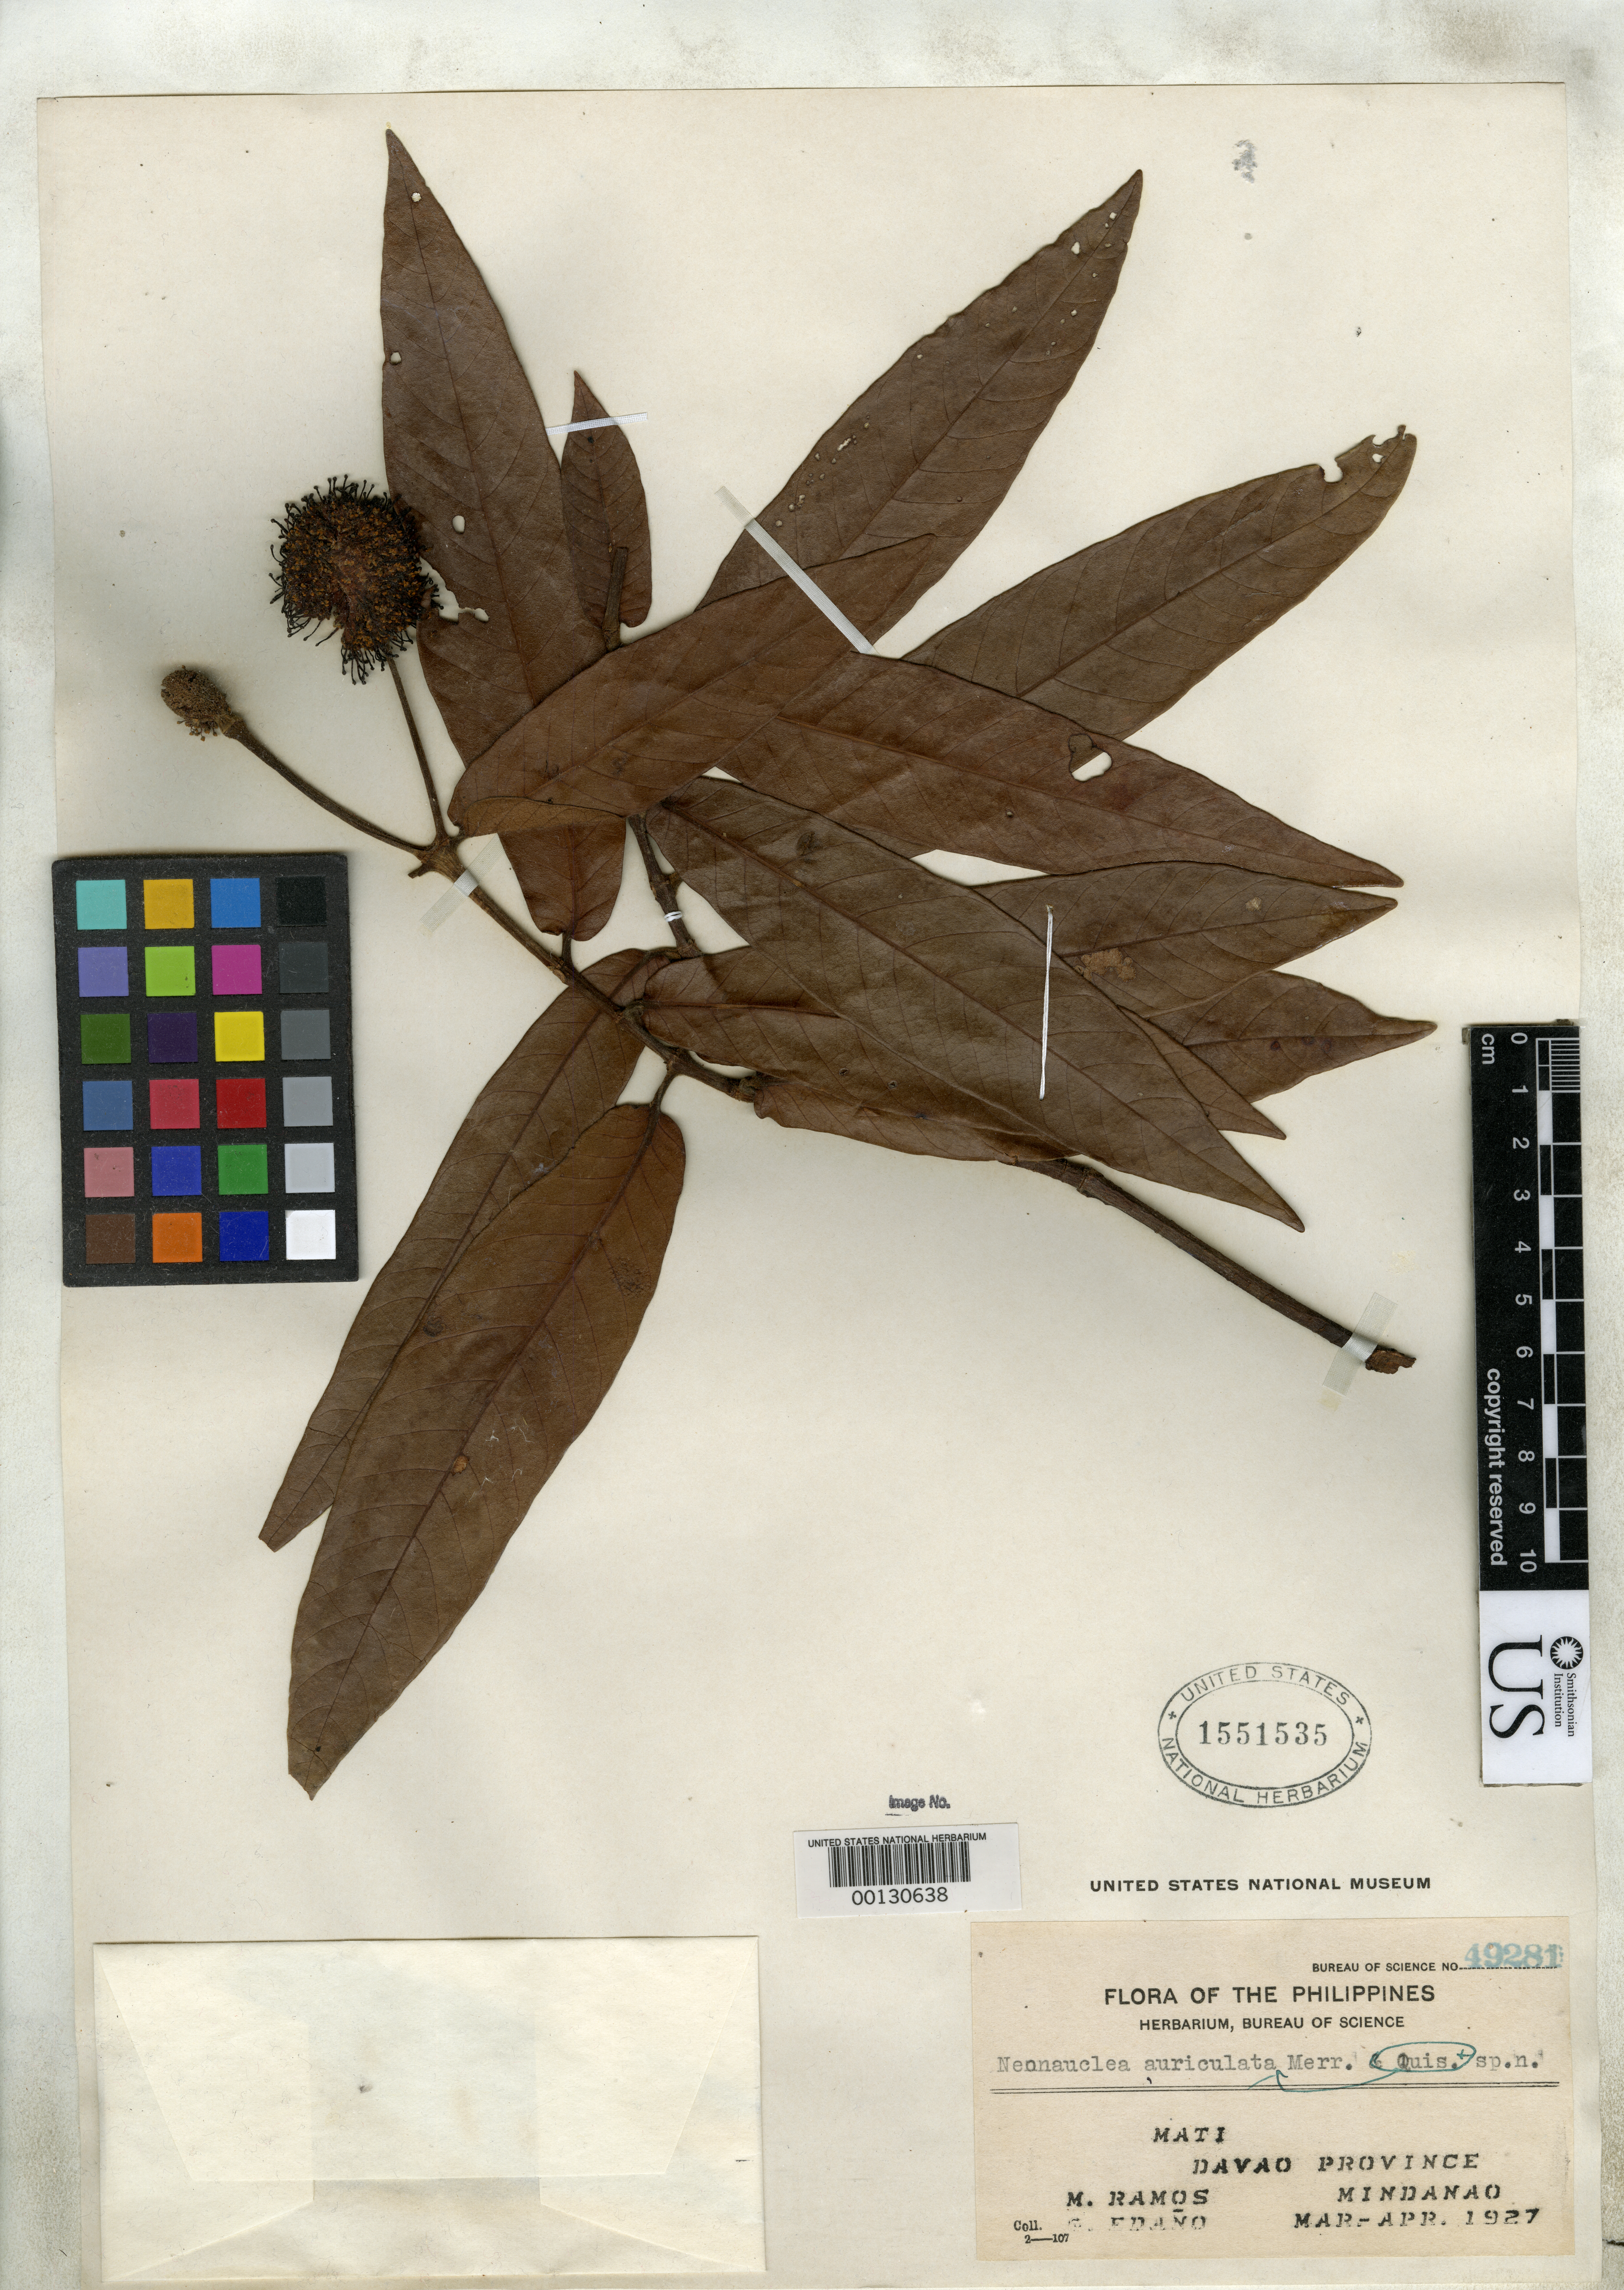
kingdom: Plantae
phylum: Tracheophyta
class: Magnoliopsida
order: Gentianales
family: Rubiaceae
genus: Neonauclea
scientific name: Neonauclea auriculata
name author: Quisumb. & Merr.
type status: Isotype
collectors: M. Ramos & G. E. Edaño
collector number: Bur. Sci. 49281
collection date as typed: Mar 1927 to -- Apr 1927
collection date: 1927-03/1927-04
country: Philippines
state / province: Davao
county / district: Davao del Sur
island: Mindanao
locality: Mati.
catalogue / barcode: US 1551535